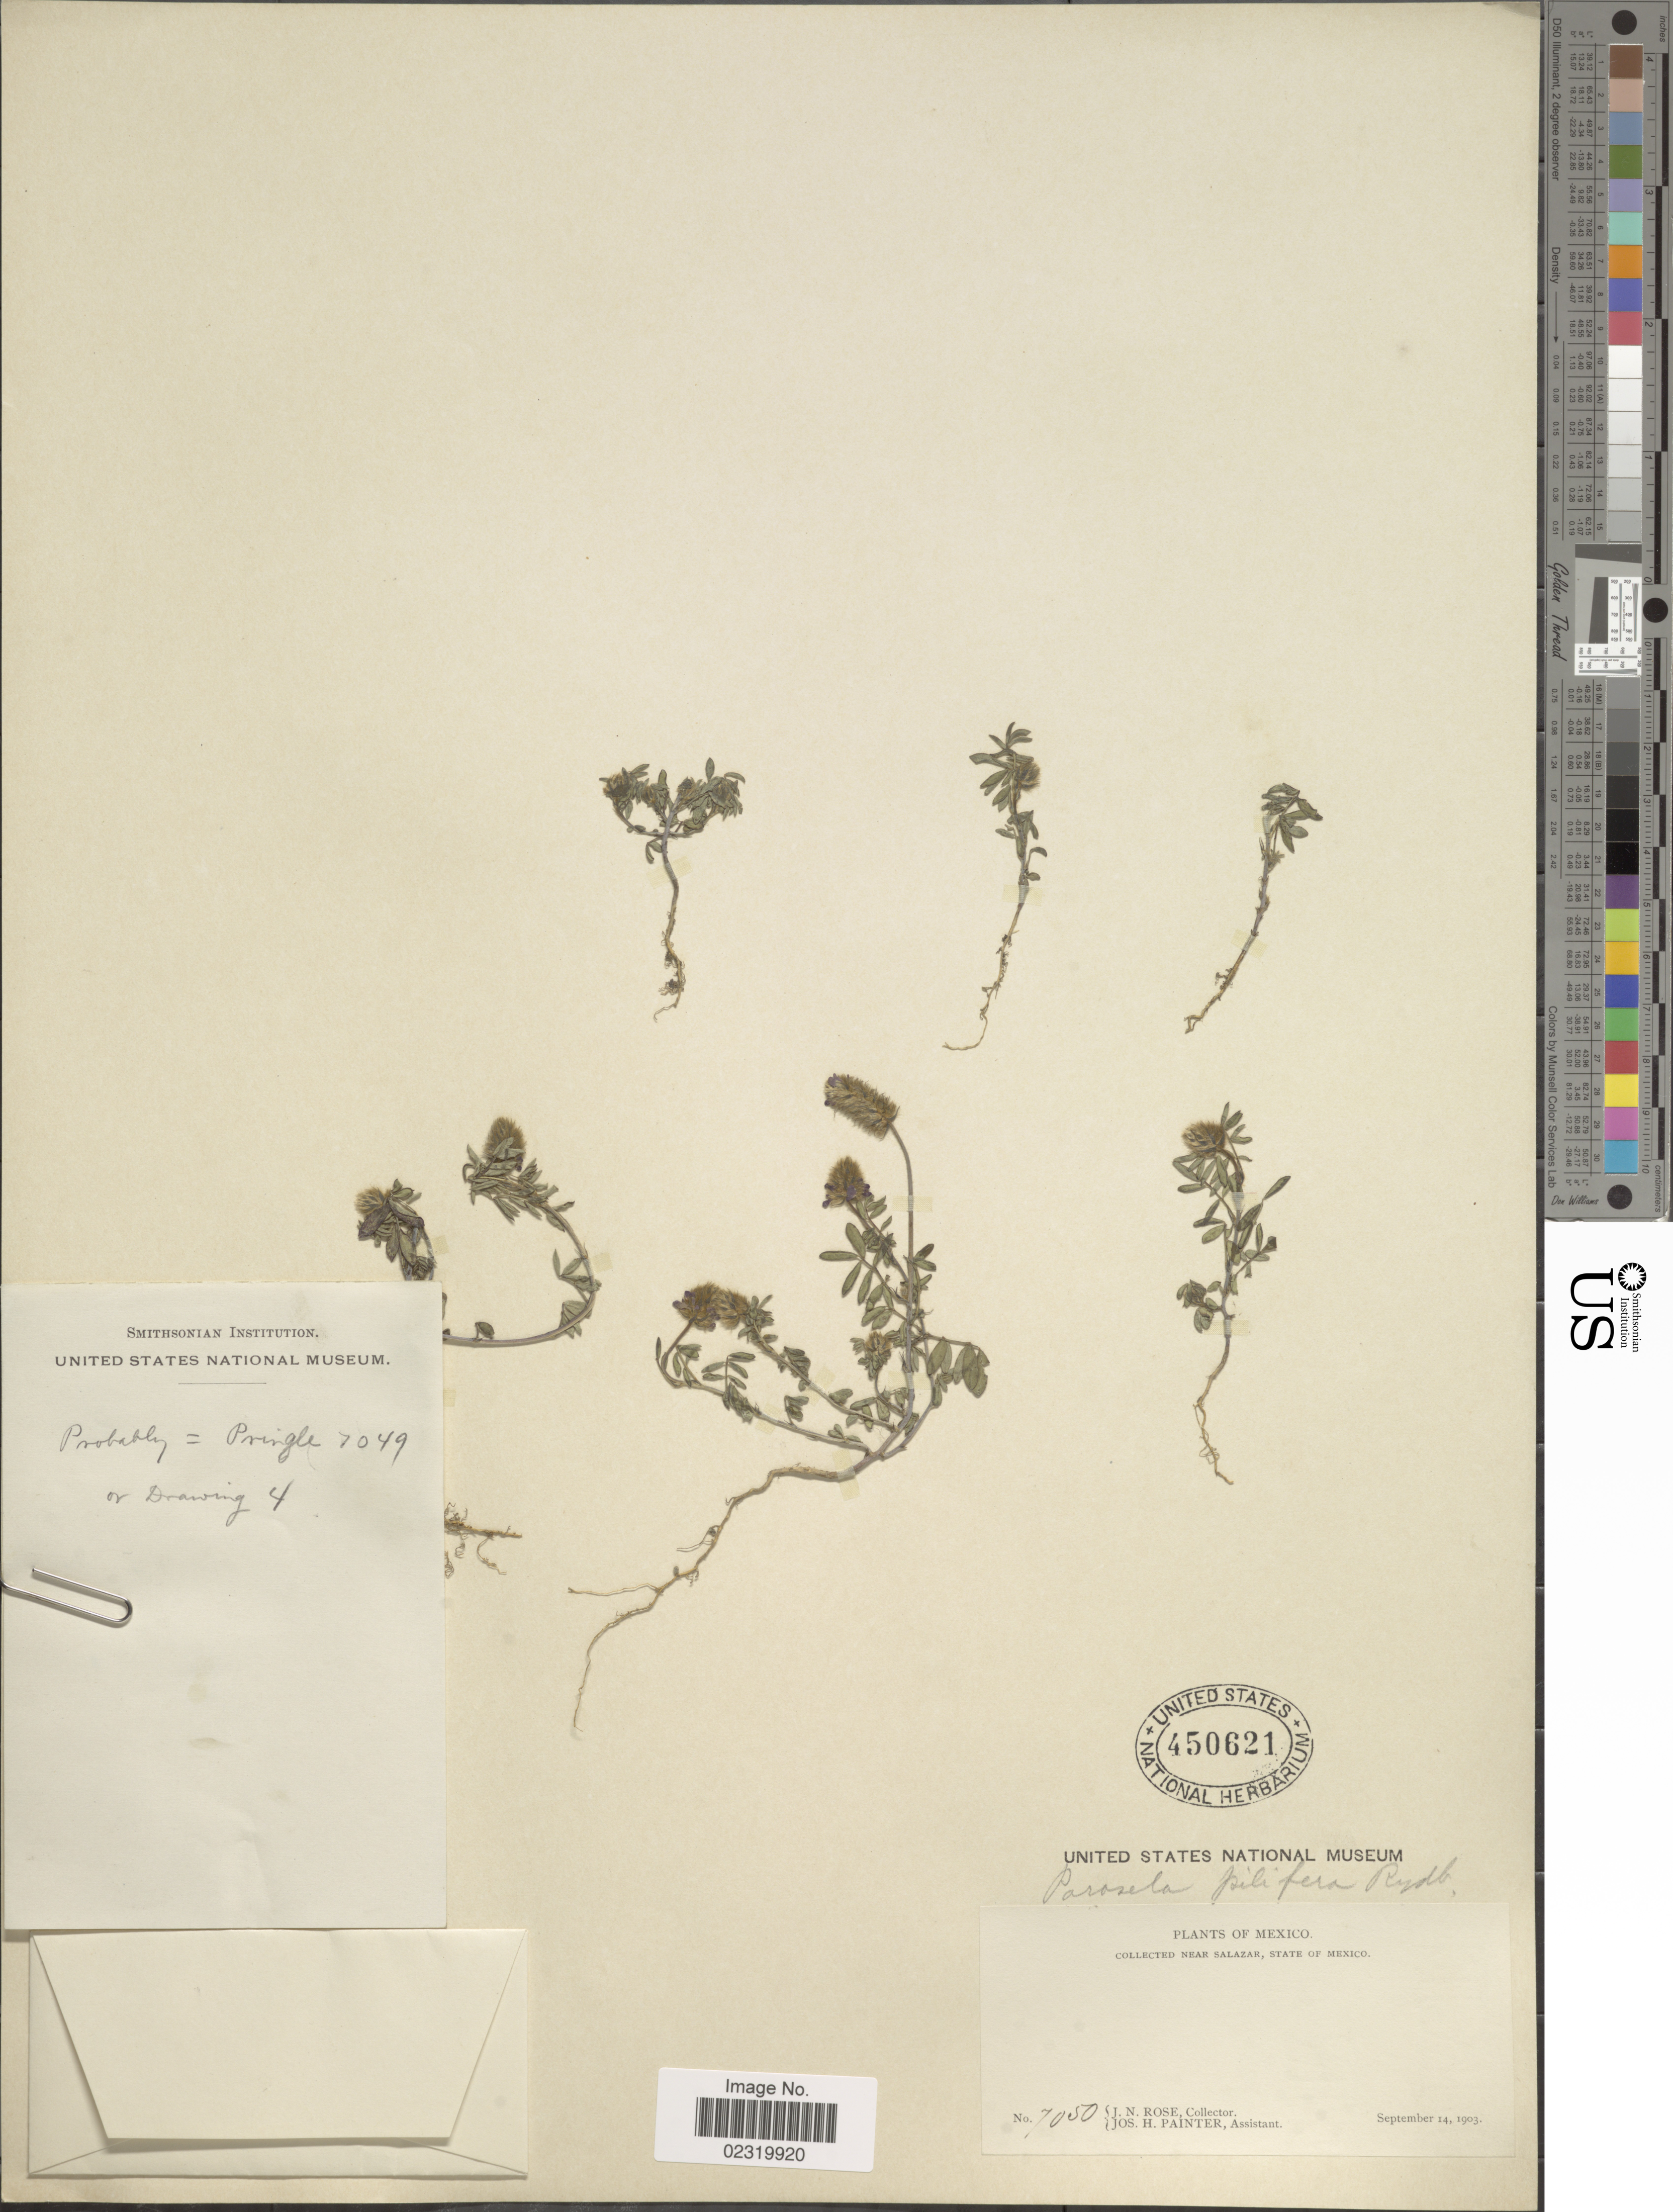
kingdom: Plantae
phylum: Tracheophyta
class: Magnoliopsida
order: Fabales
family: Fabaceae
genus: Dalea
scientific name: Dalea reclinata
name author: (Cav.) Willd.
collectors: J. N. Rose & J. H. Painter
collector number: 7050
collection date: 1903-09-14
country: Mexico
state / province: México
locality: Near Salazar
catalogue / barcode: US 450621